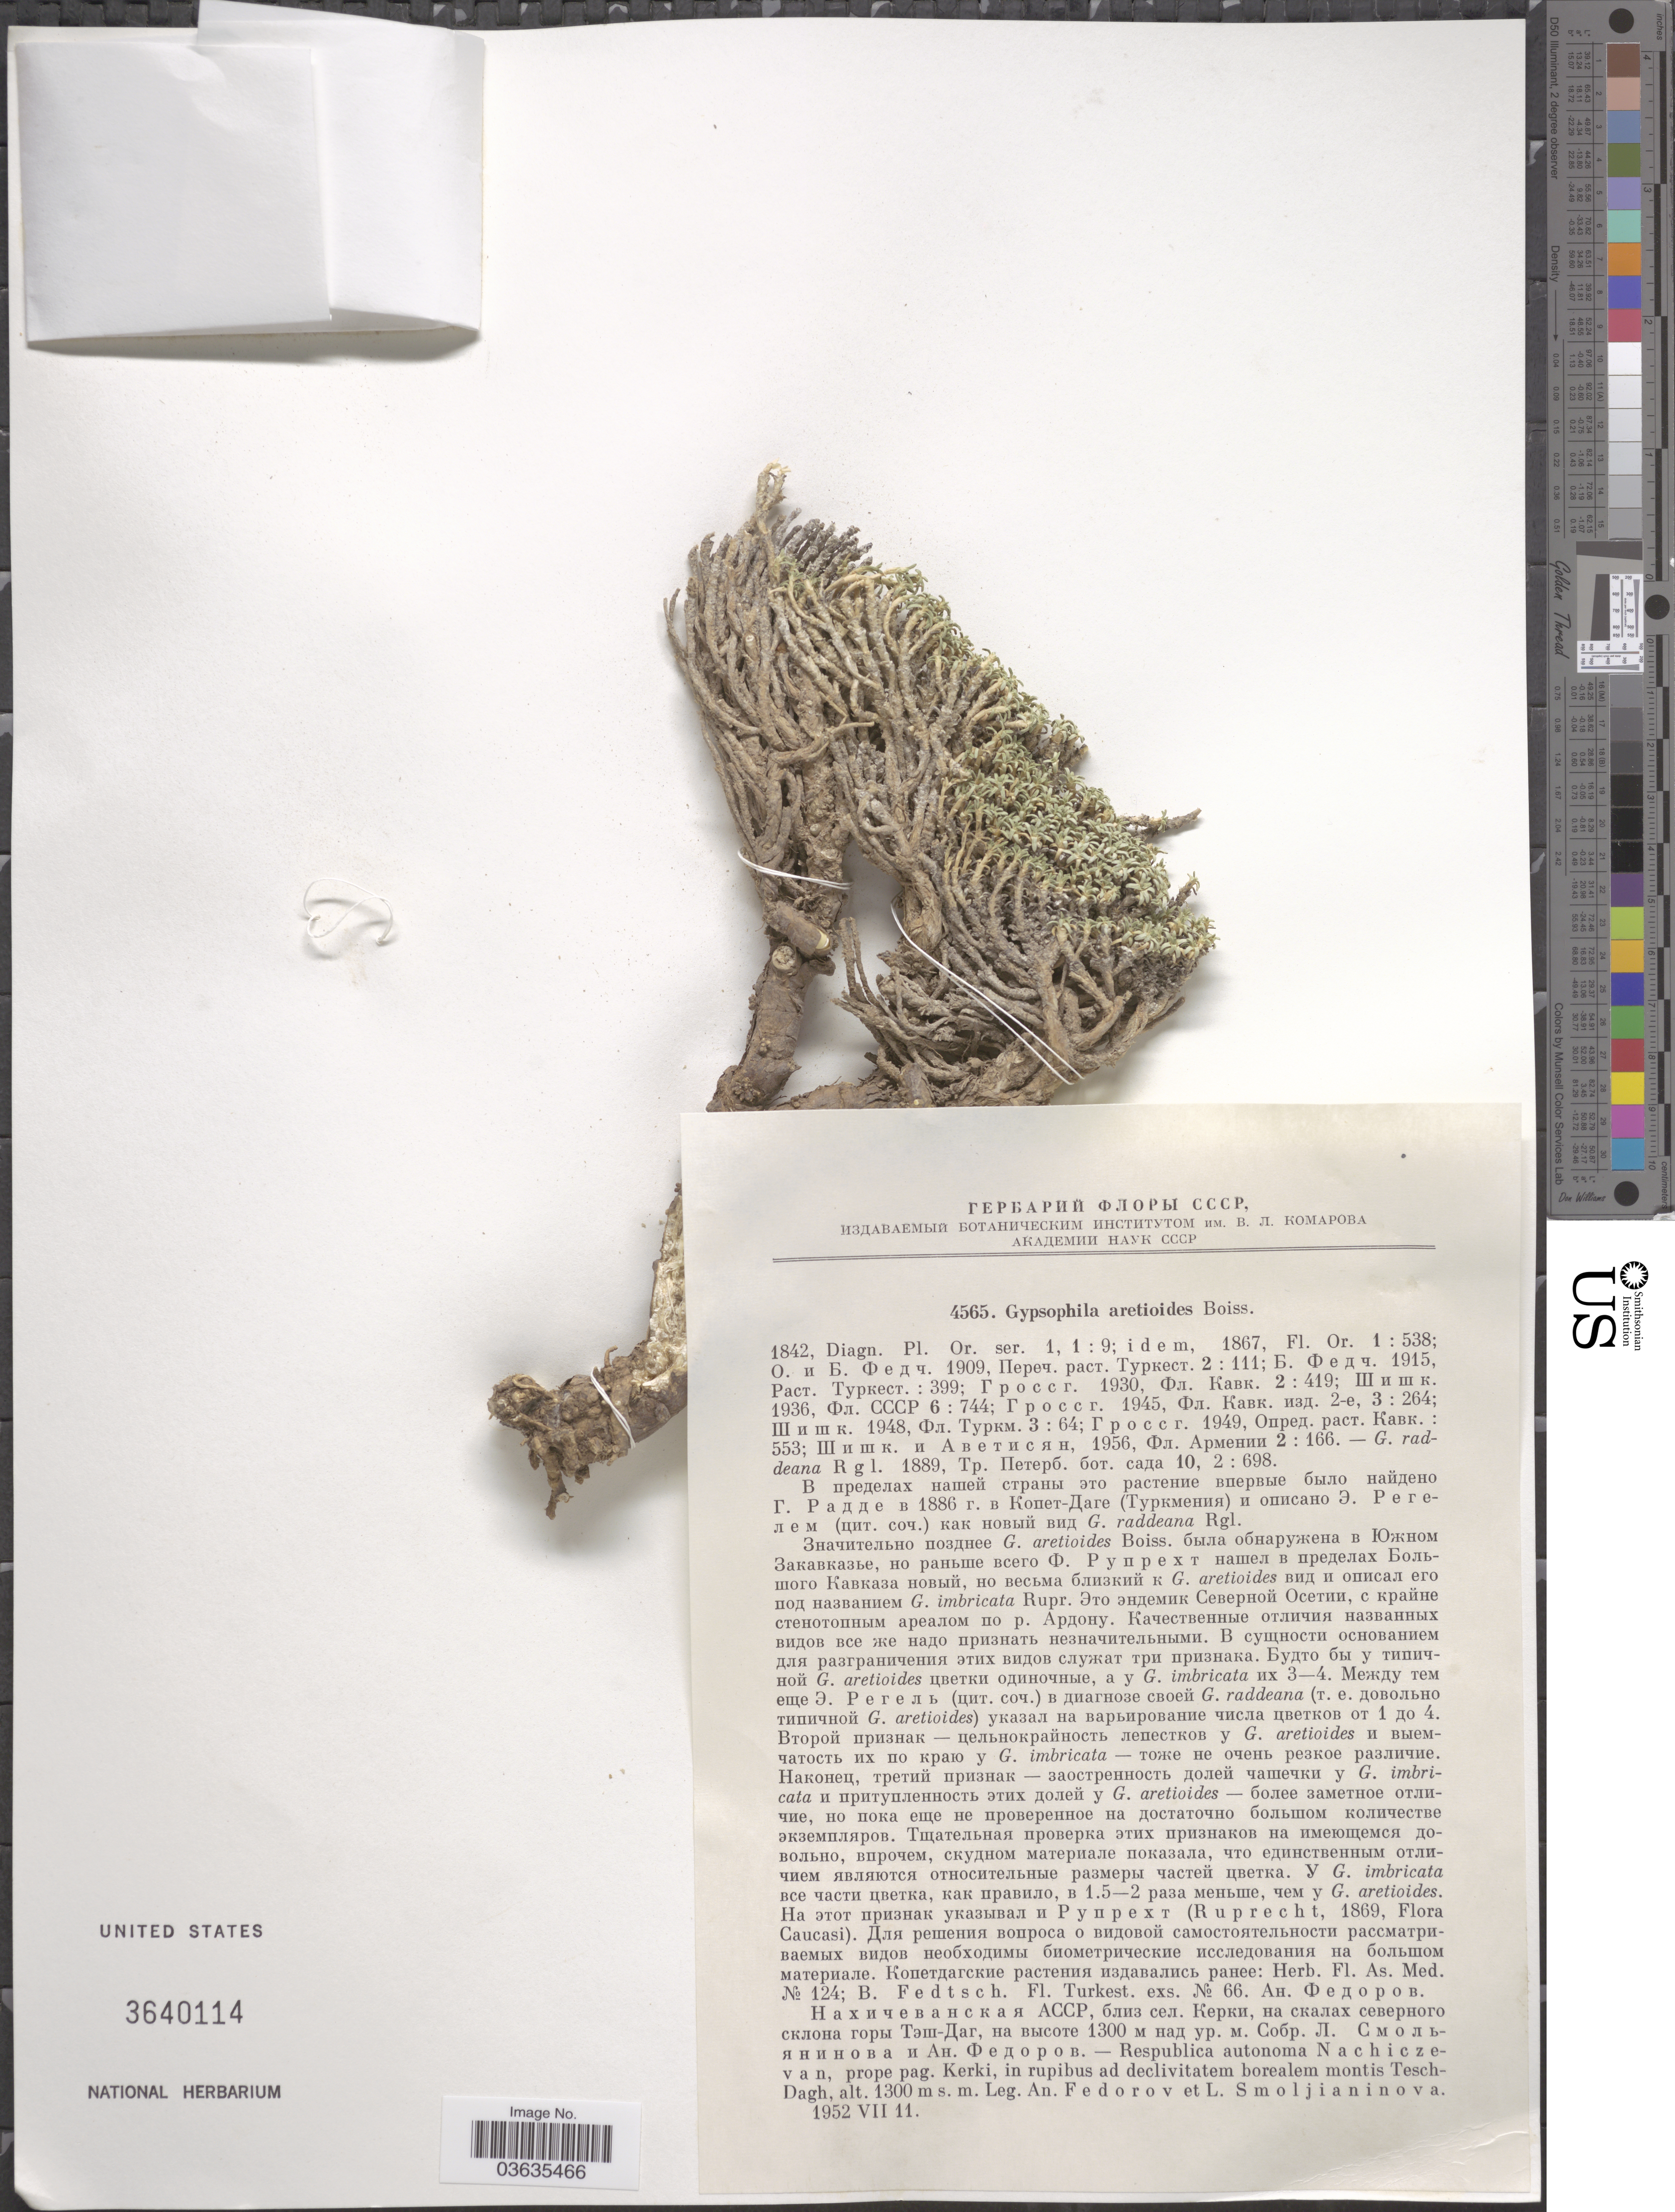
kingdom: Plantae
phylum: Tracheophyta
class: Magnoliopsida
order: Caryophyllales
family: Caryophyllaceae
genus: Gypsophila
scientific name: Gypsophila aretioides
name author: Boiss.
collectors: A. Fedorov & L. Smoljianinova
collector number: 4565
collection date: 1952-07-11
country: Azerbaijan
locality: Respublica autonoma Nachiczevan, prope pag. Kerki, montis Tesch-Dagh.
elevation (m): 1300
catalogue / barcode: US 3640114